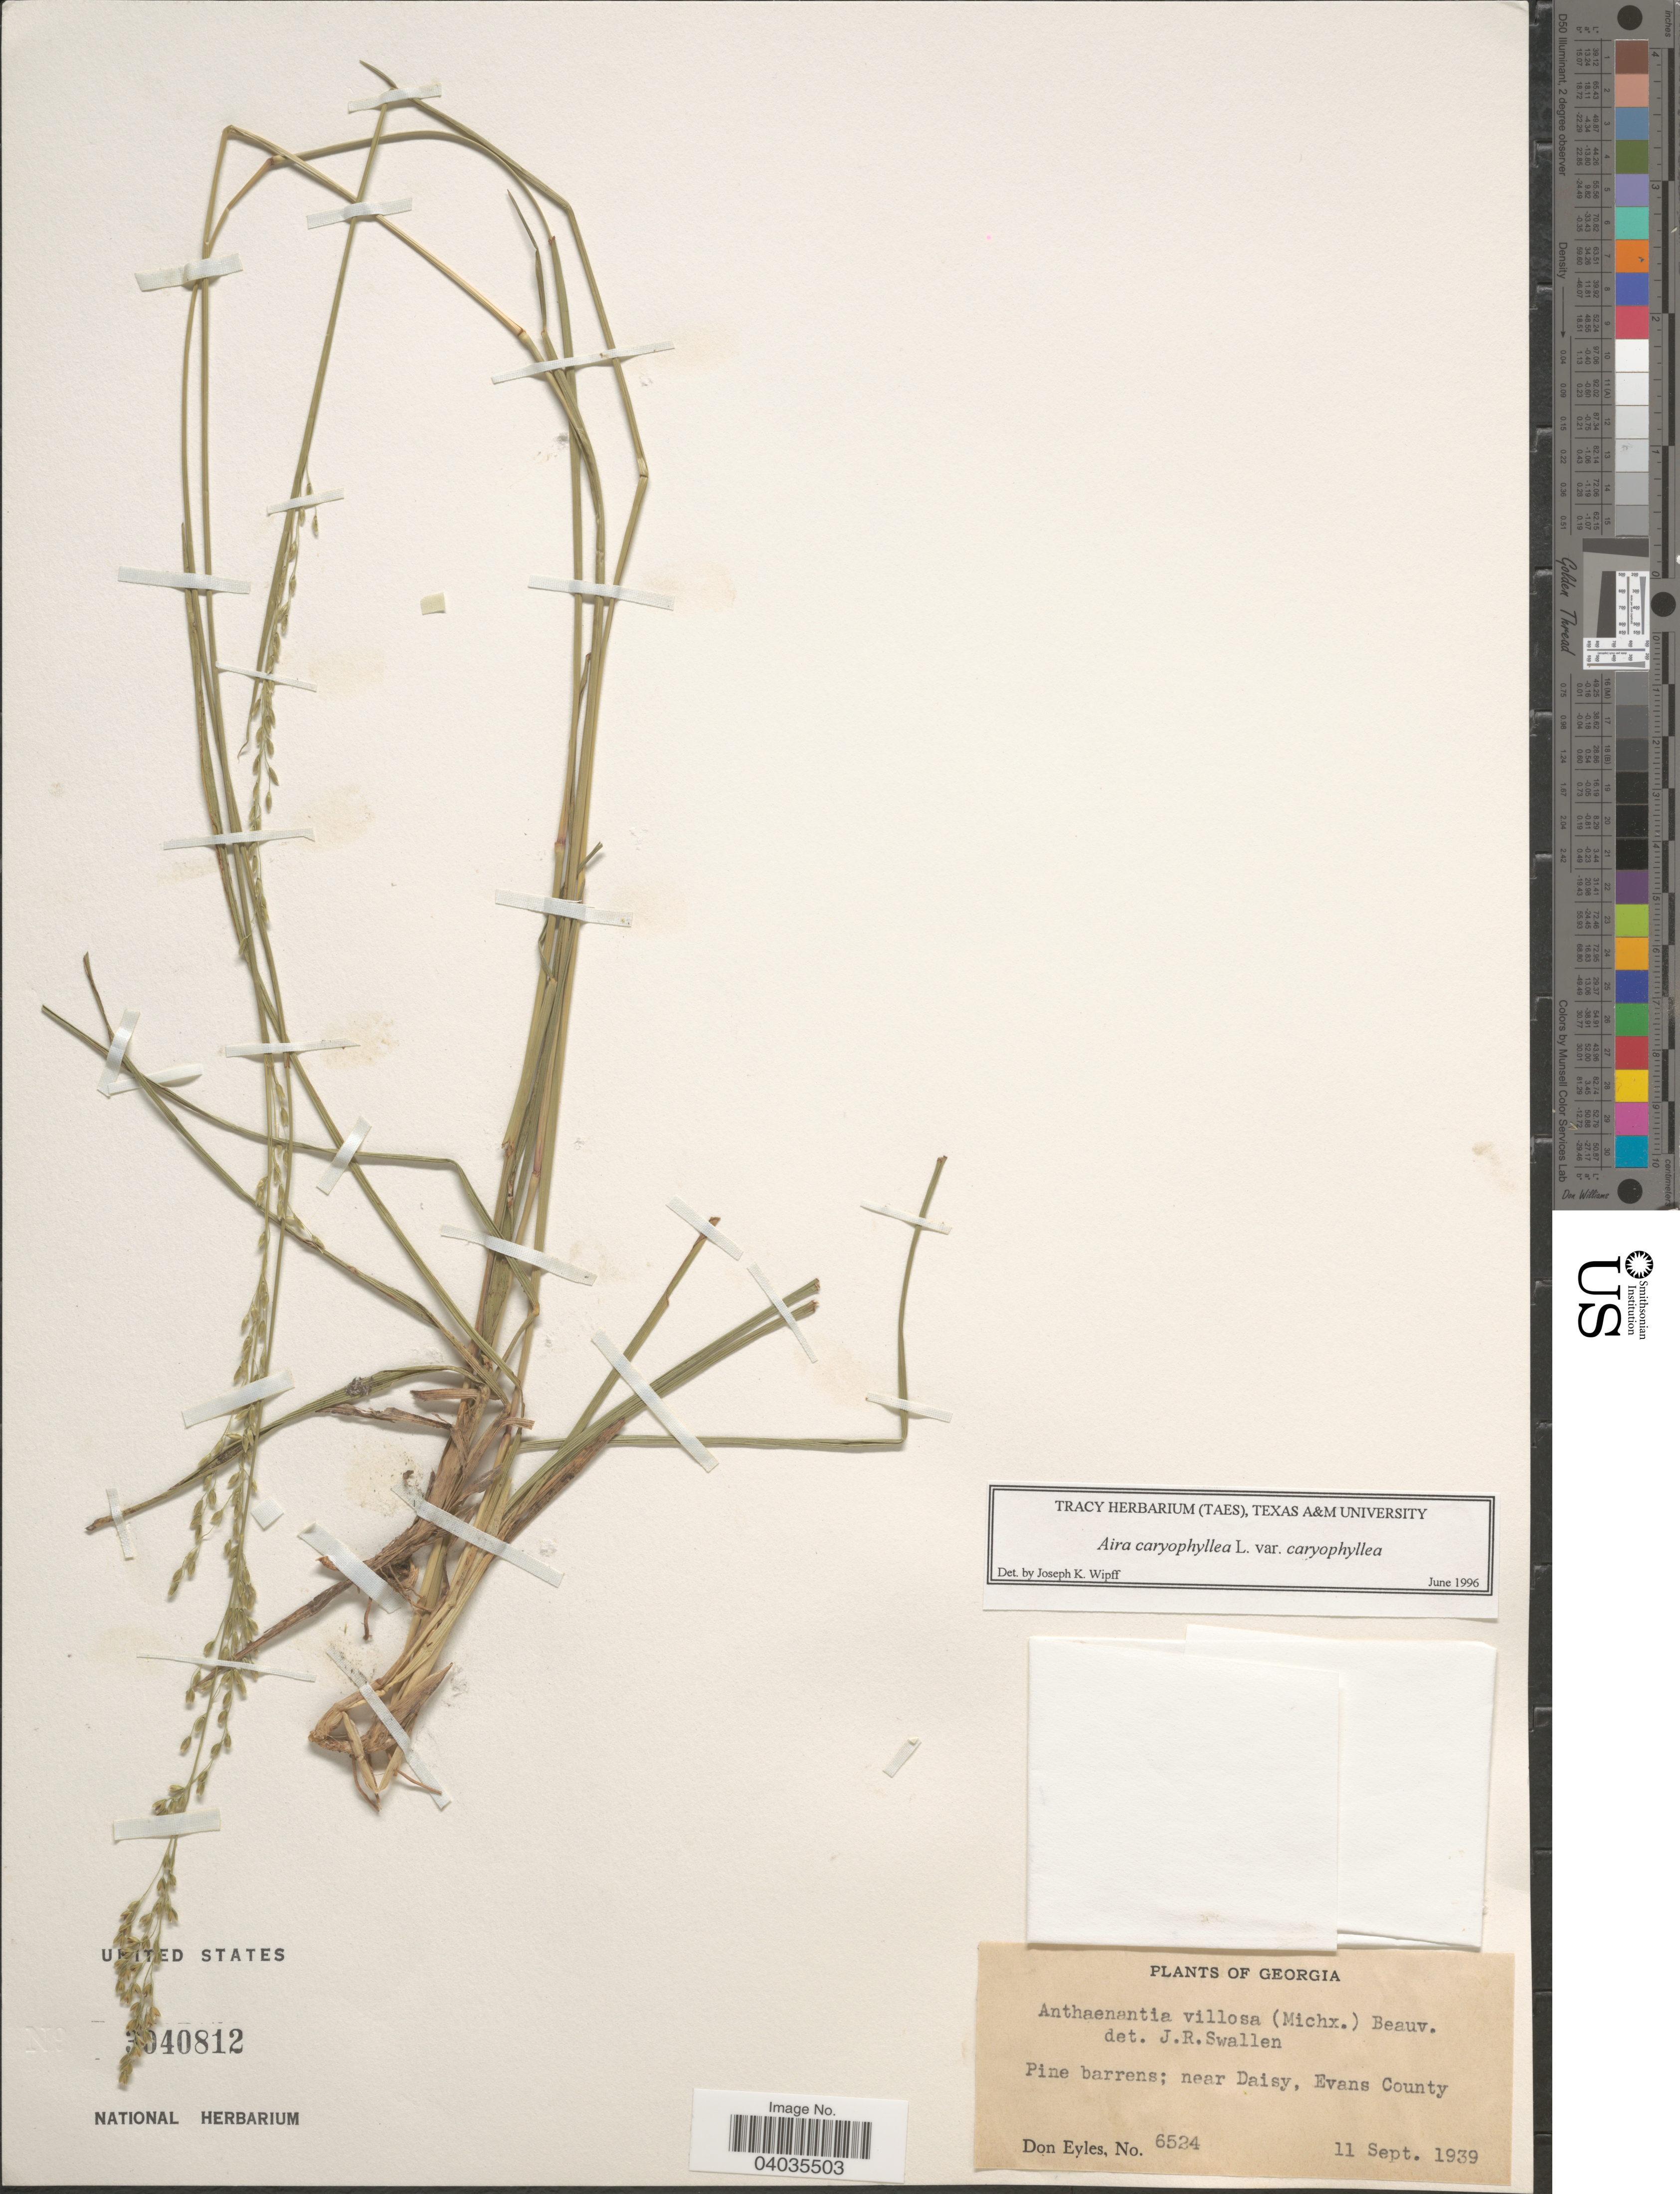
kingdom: Plantae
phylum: Tracheophyta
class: Liliopsida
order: Poales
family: Poaceae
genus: Aira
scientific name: Aira caryophyllea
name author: L.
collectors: D. Eyles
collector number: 6524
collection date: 1939-09-11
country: United States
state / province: Georgia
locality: Near Daisy, Evans County.